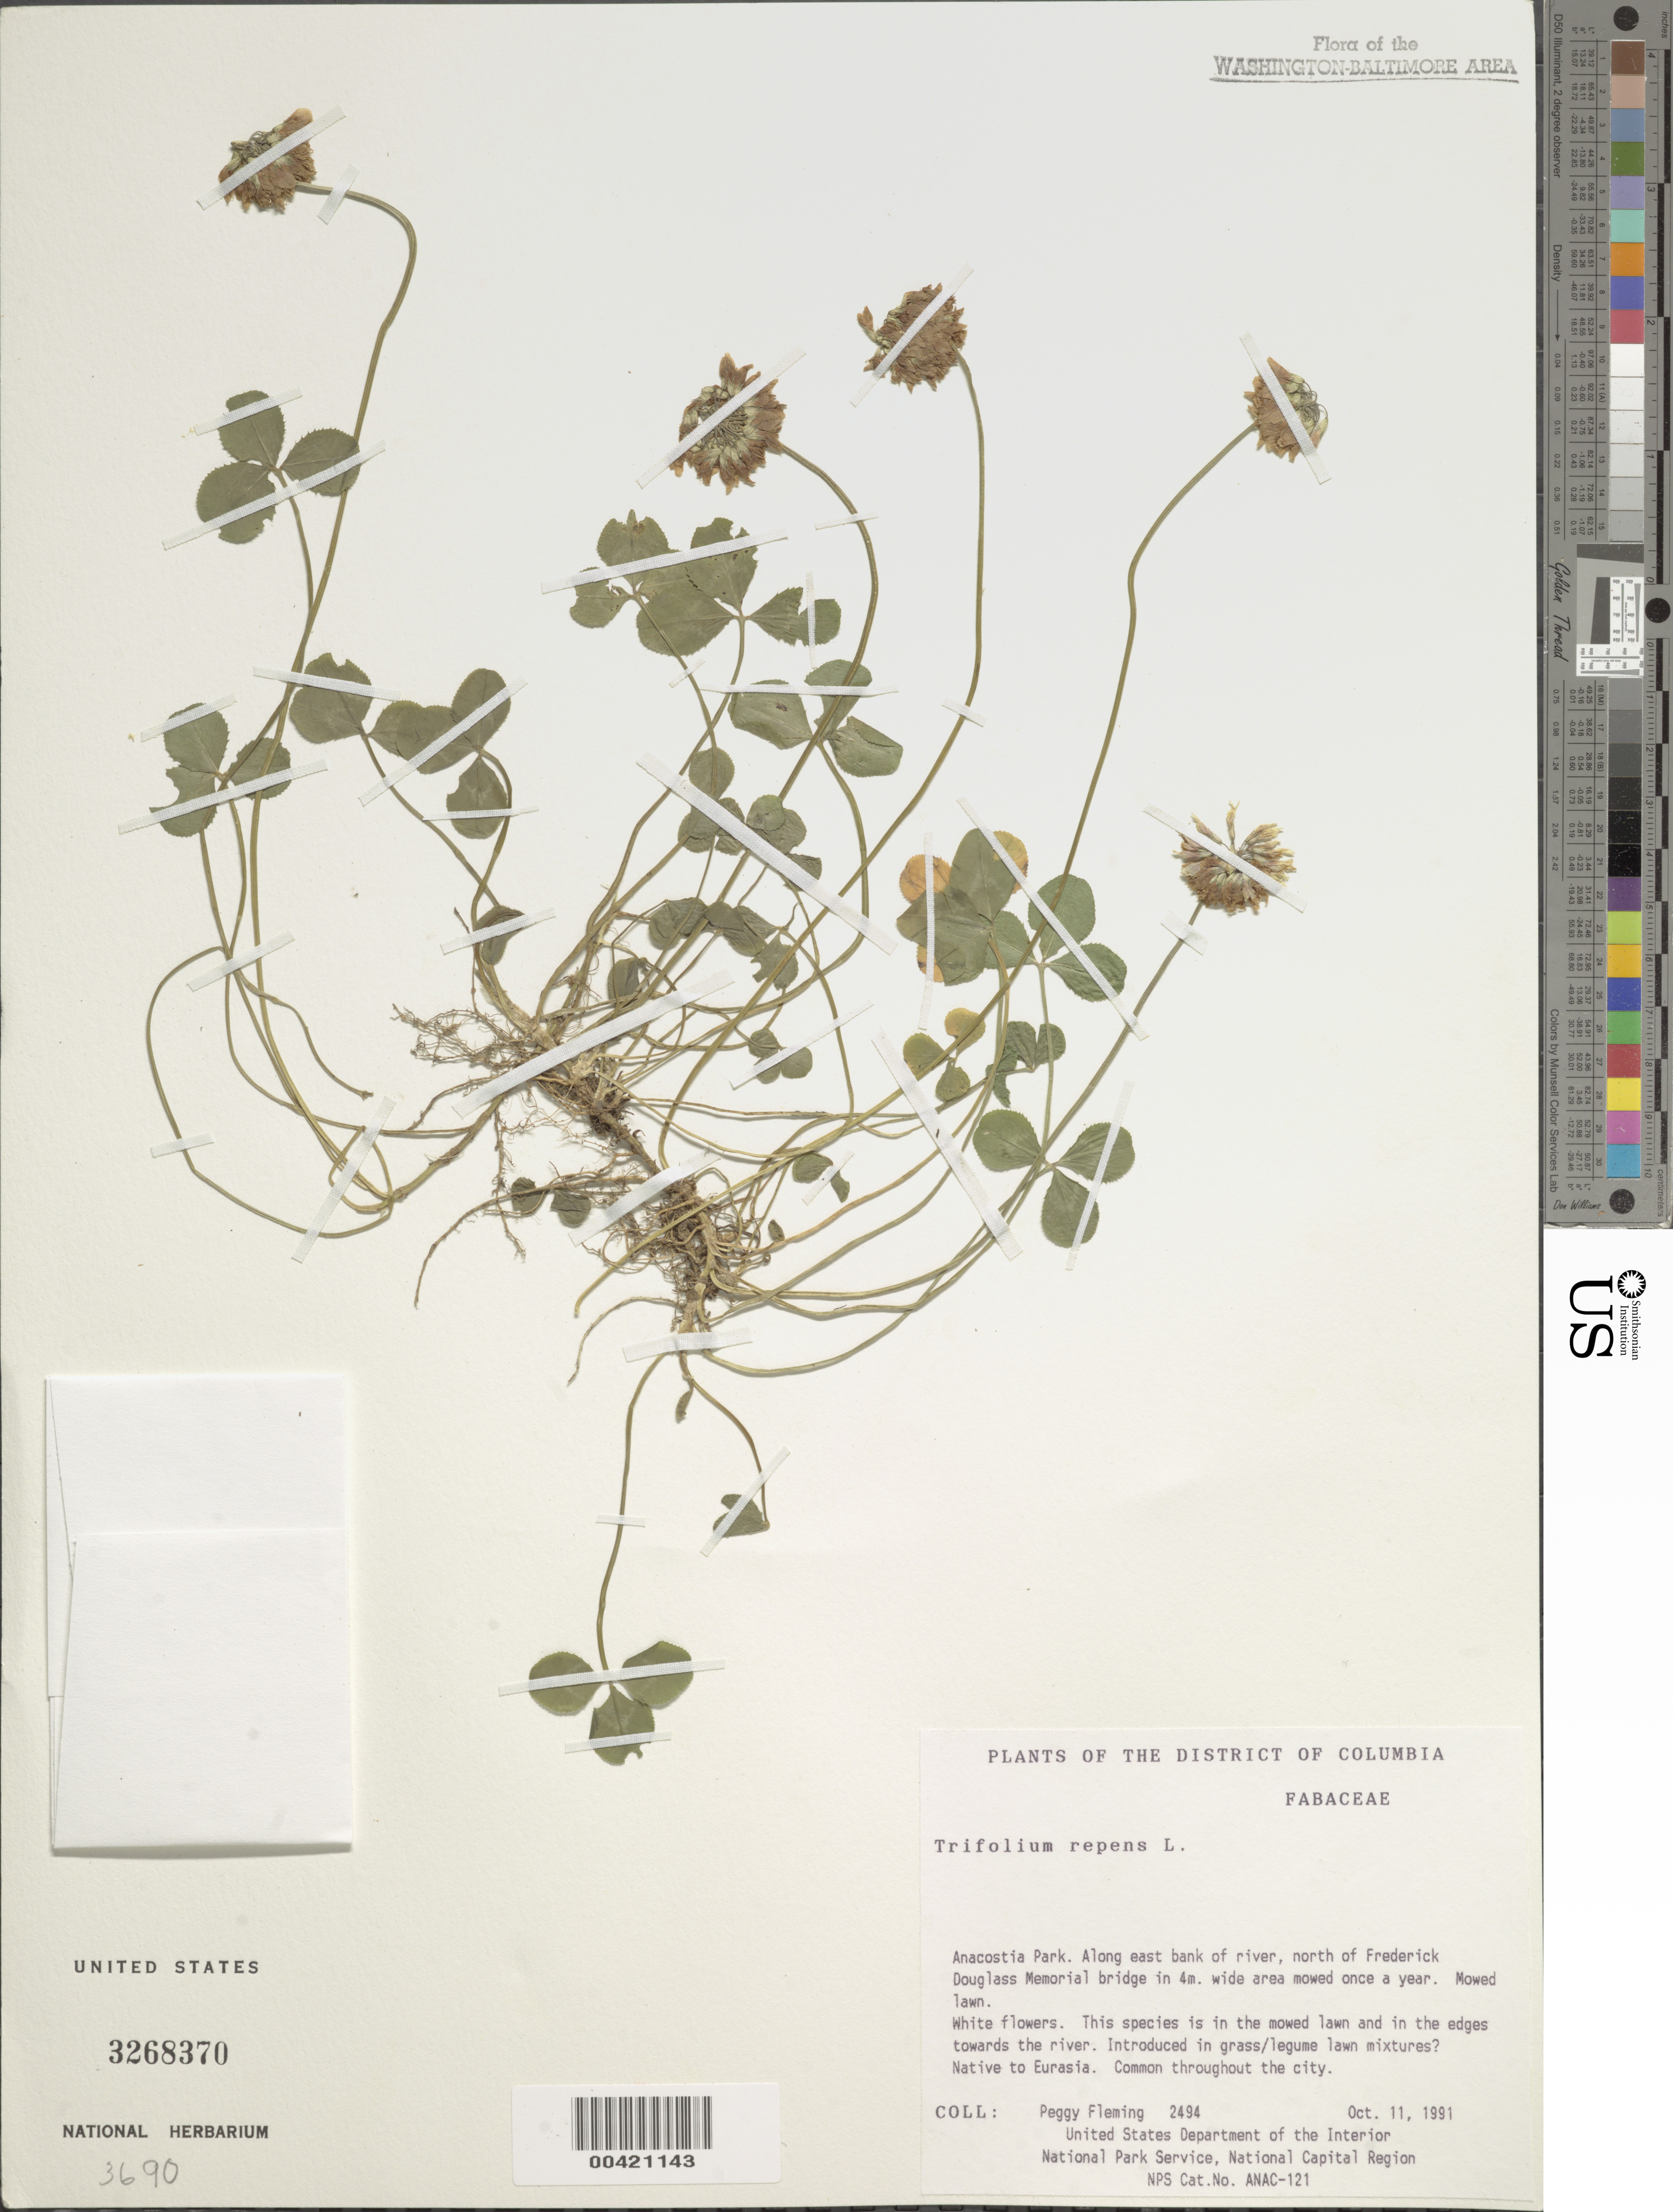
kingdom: Plantae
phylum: Tracheophyta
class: Magnoliopsida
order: Fabales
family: Fabaceae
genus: Trifolium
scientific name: Trifolium repens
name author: L.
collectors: P. Fleming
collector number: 2494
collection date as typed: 11 Oct 1991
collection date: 1991-10-11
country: United States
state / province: District of Columbia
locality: Anacostia Park, E bank of river, N of Douglass Memorial Bridge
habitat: Mowed lawn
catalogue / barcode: US 3268370